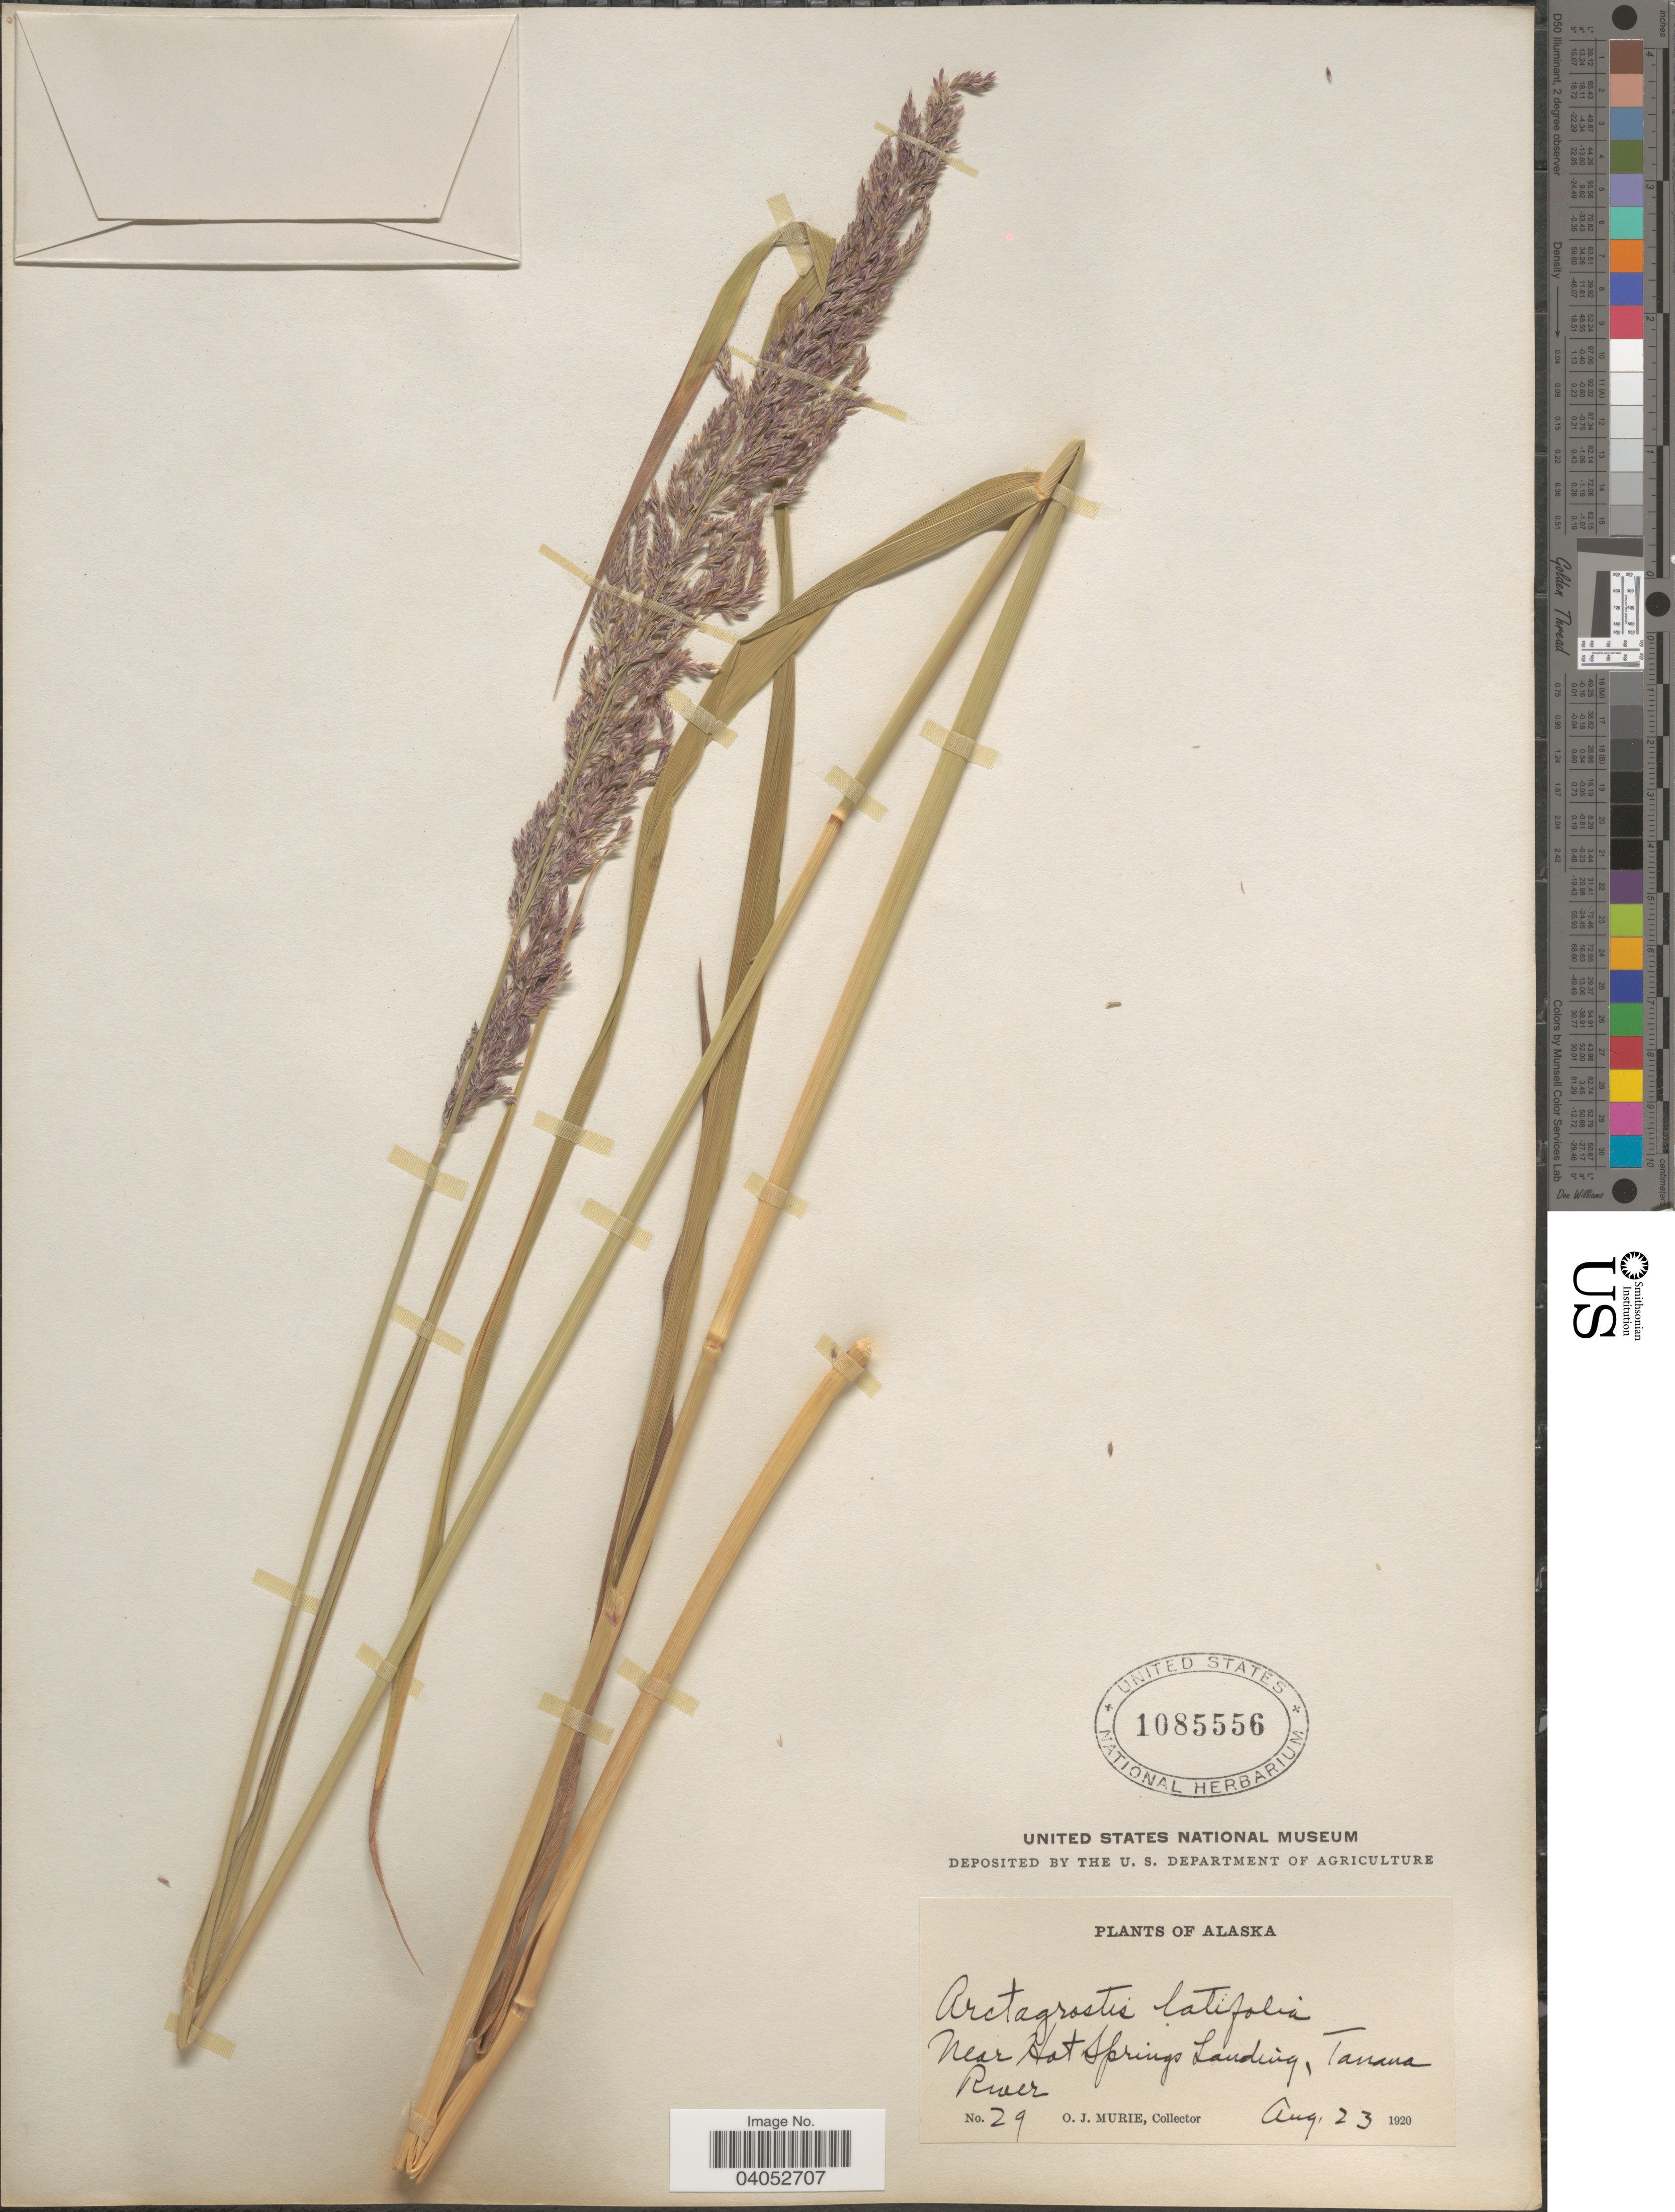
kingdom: Plantae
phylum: Tracheophyta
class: Liliopsida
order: Poales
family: Poaceae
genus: Arctagrostis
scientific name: Arctagrostis latifolia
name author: (R. Br.) Griseb.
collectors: O. Murie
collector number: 29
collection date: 1920-08-23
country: United States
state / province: Alaska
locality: Near Hot Springs Landing, Tanana River.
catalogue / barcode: US 1085556